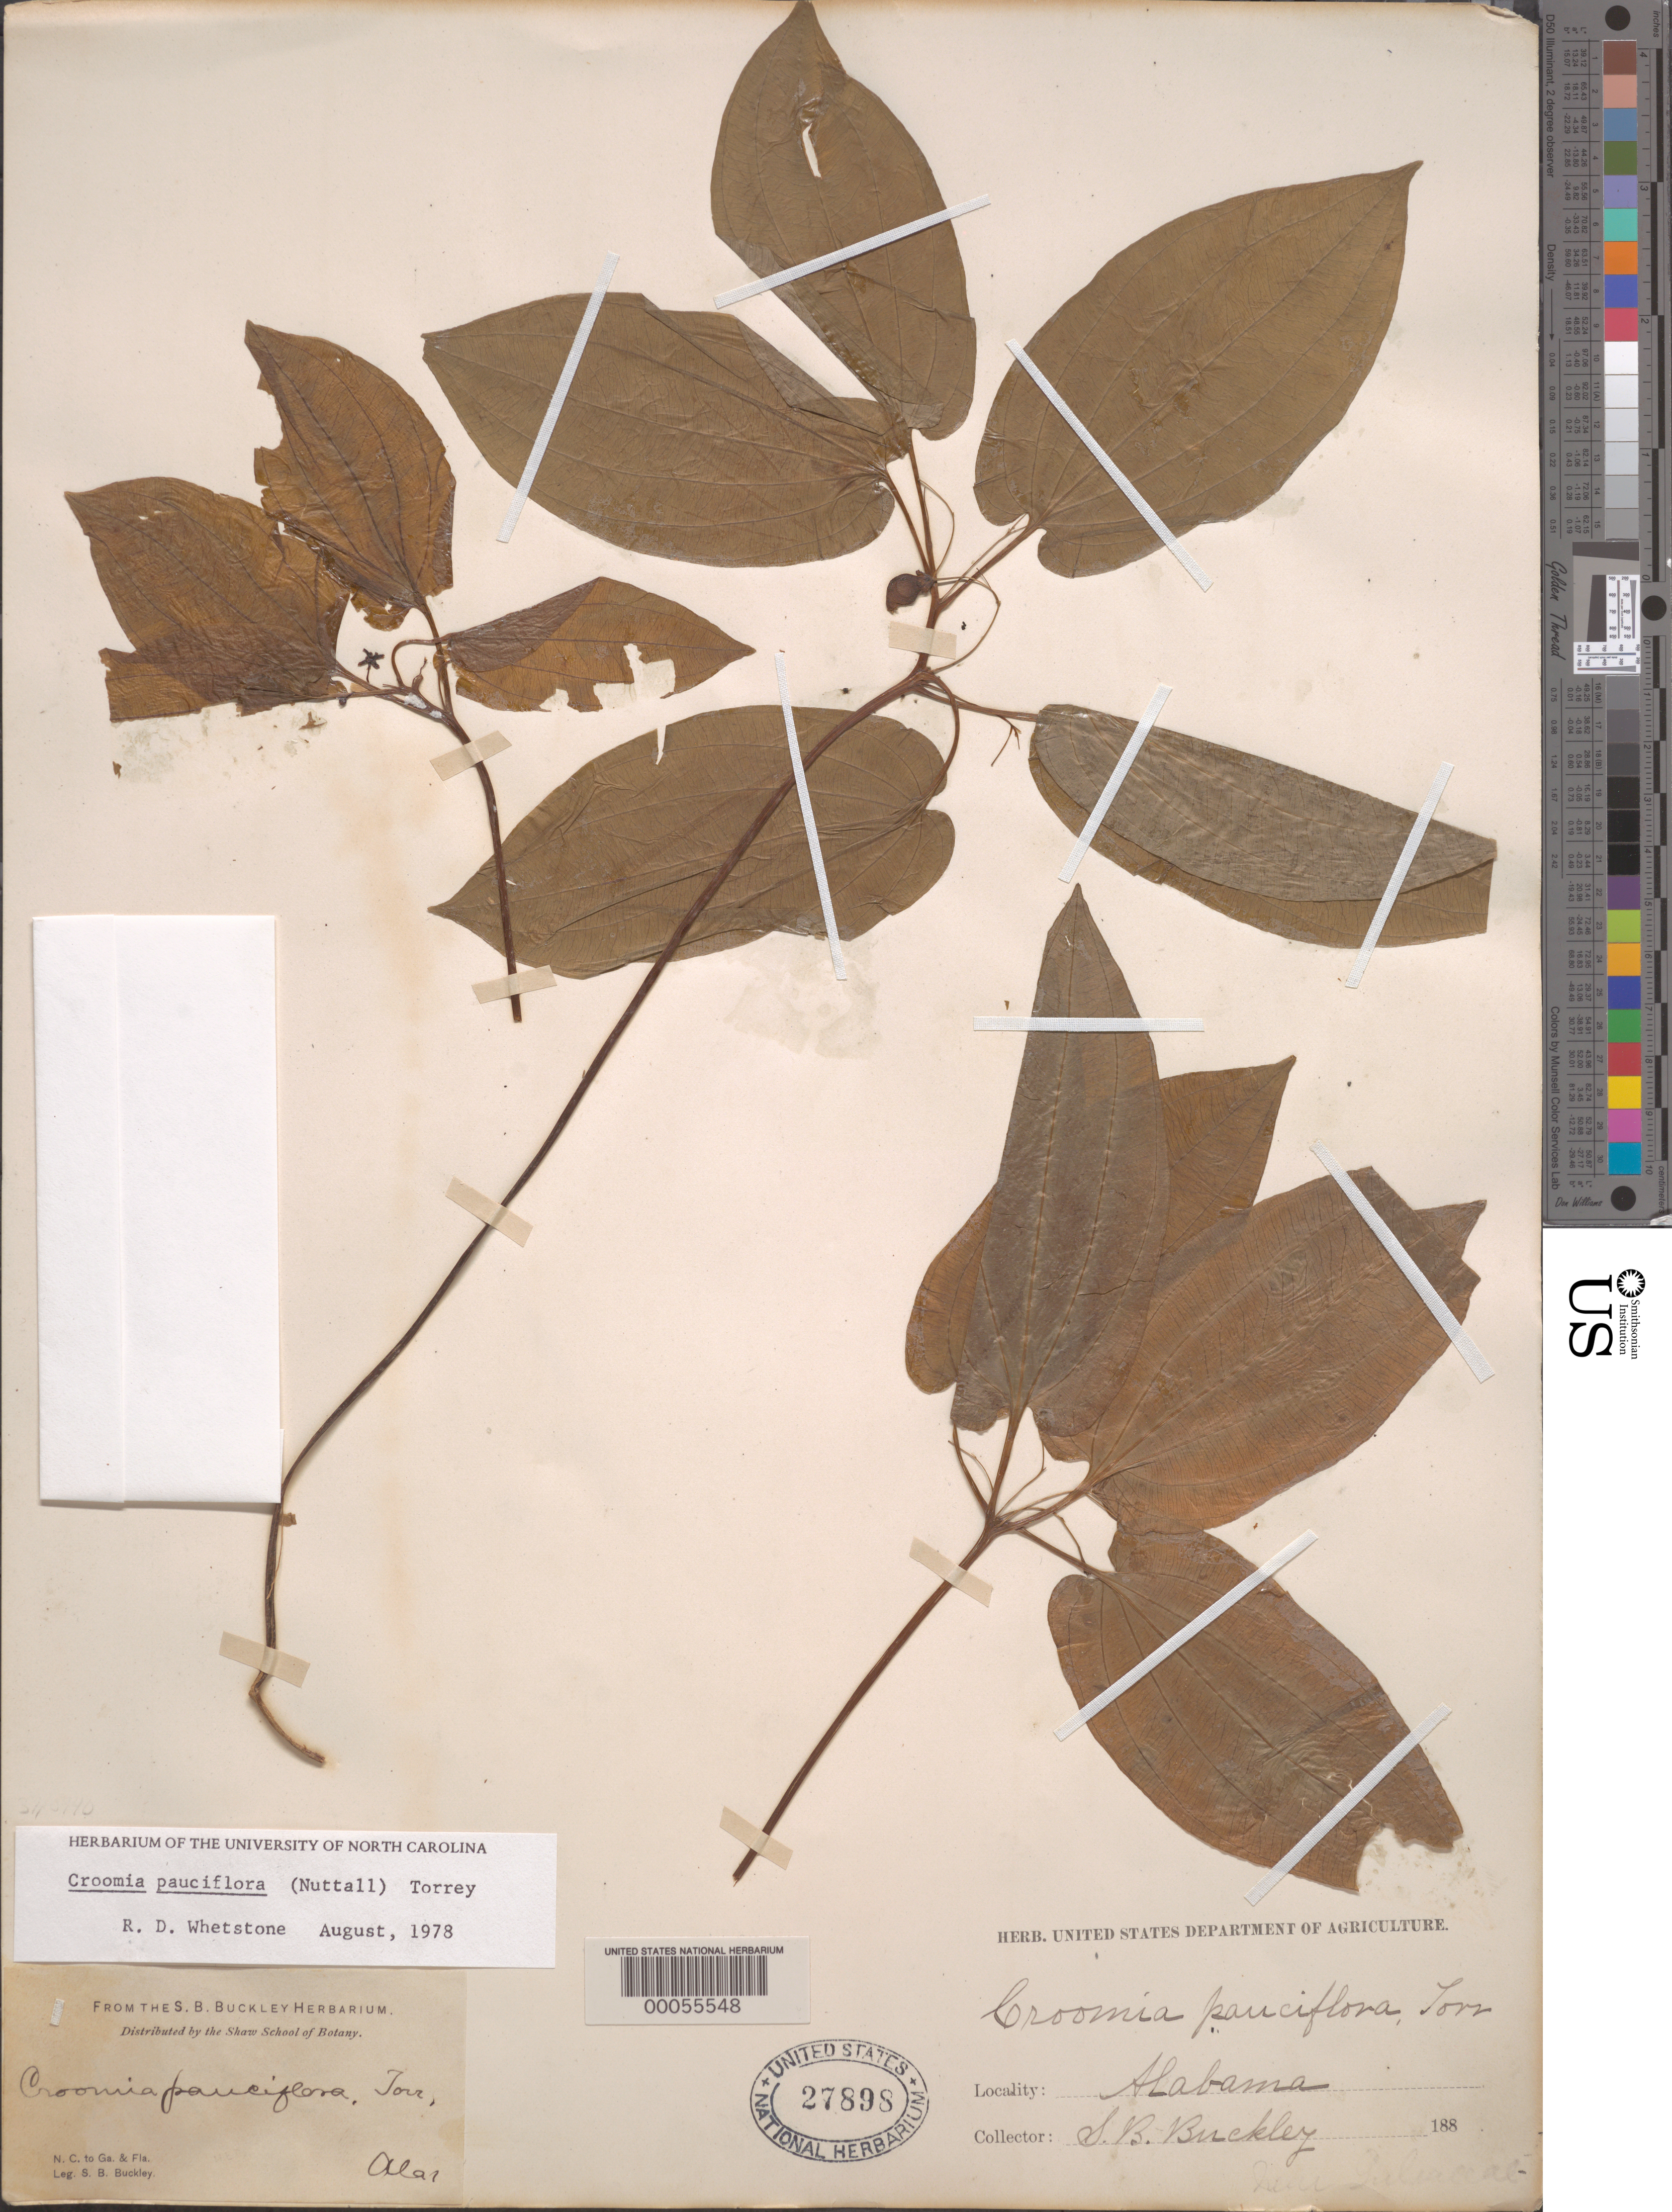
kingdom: Plantae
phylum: Tracheophyta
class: Liliopsida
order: Pandanales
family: Stemonaceae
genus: Croomia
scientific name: Croomia pauciflora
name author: (Nutt.) Torr.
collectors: S. B. Buckley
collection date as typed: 188-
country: United States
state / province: Alabama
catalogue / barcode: US 27898